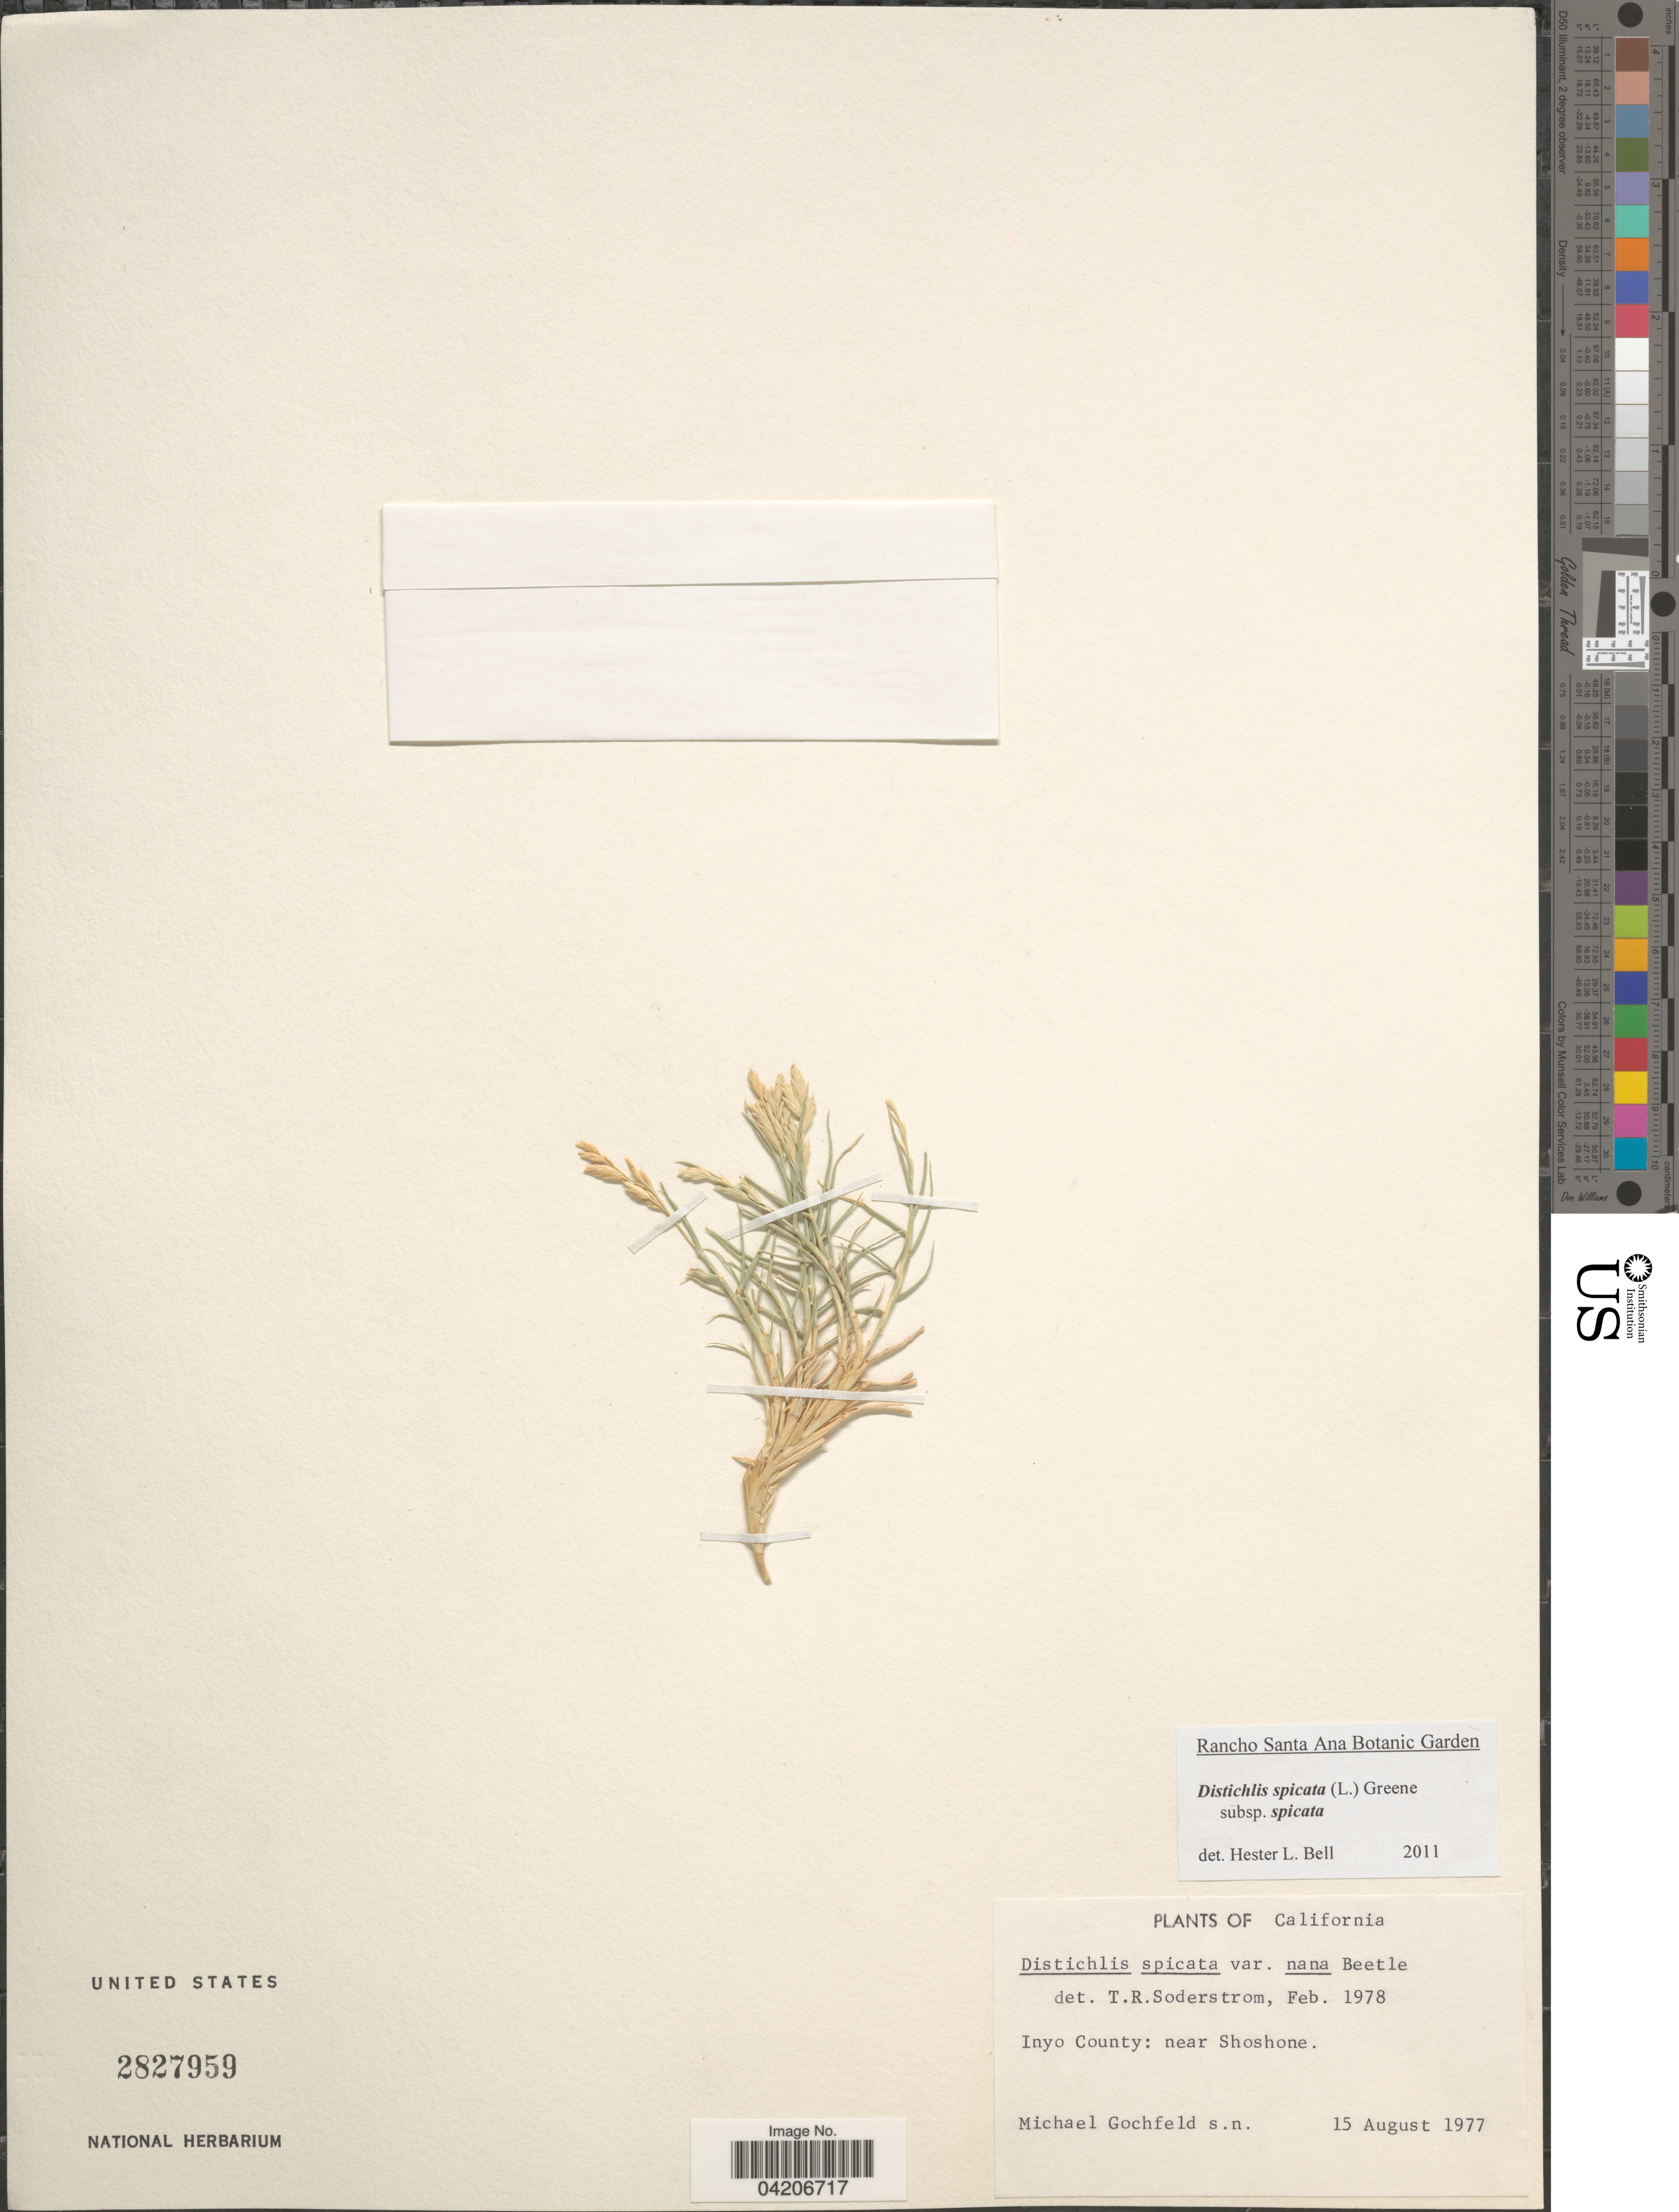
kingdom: Plantae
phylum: Tracheophyta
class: Liliopsida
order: Poales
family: Poaceae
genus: Distichlis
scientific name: Distichlis spicata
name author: (L.) Greene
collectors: M. Gochfeld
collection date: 1977-08-15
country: United States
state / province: California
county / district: Inyo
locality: Inyo County: near Shoshone.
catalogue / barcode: US 2827959